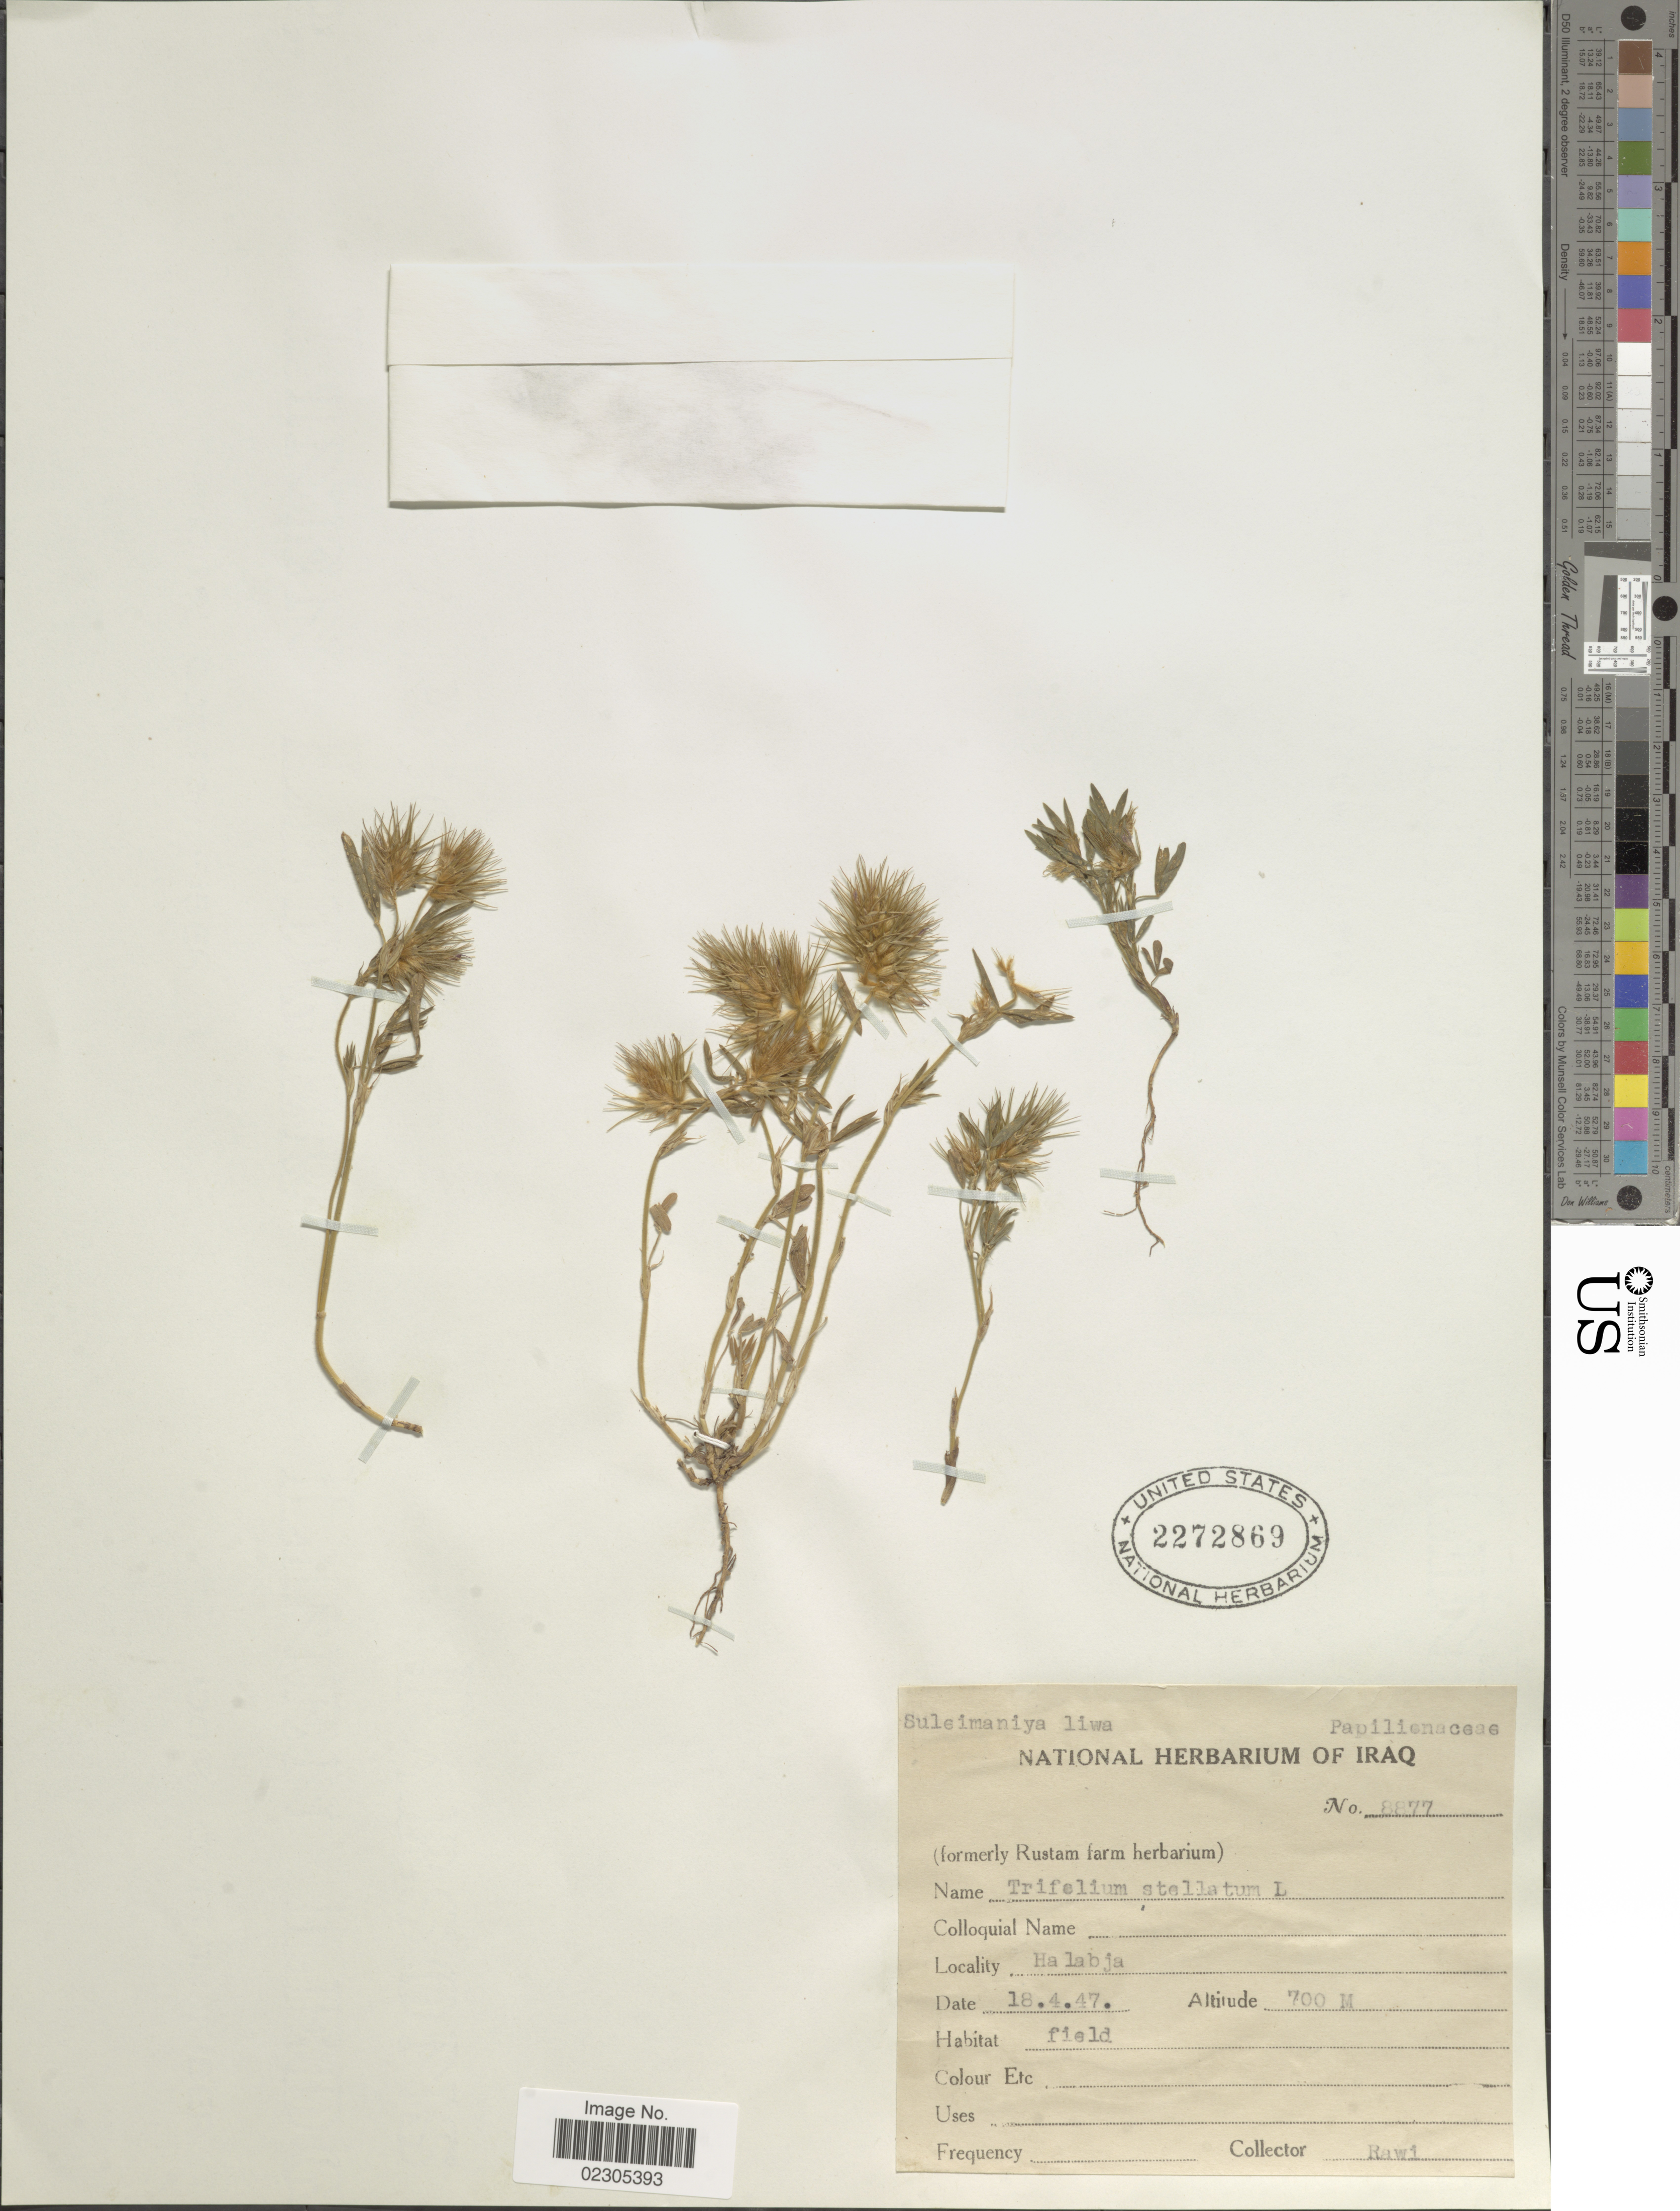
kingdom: Plantae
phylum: Tracheophyta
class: Magnoliopsida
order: Fabales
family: Fabaceae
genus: Trifolium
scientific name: Trifolium stellatum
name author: L.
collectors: -. Rawi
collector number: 8877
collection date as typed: Transcribed d/m/y: 18/4/47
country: Iraq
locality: Halabja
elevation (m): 700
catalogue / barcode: US 2272869